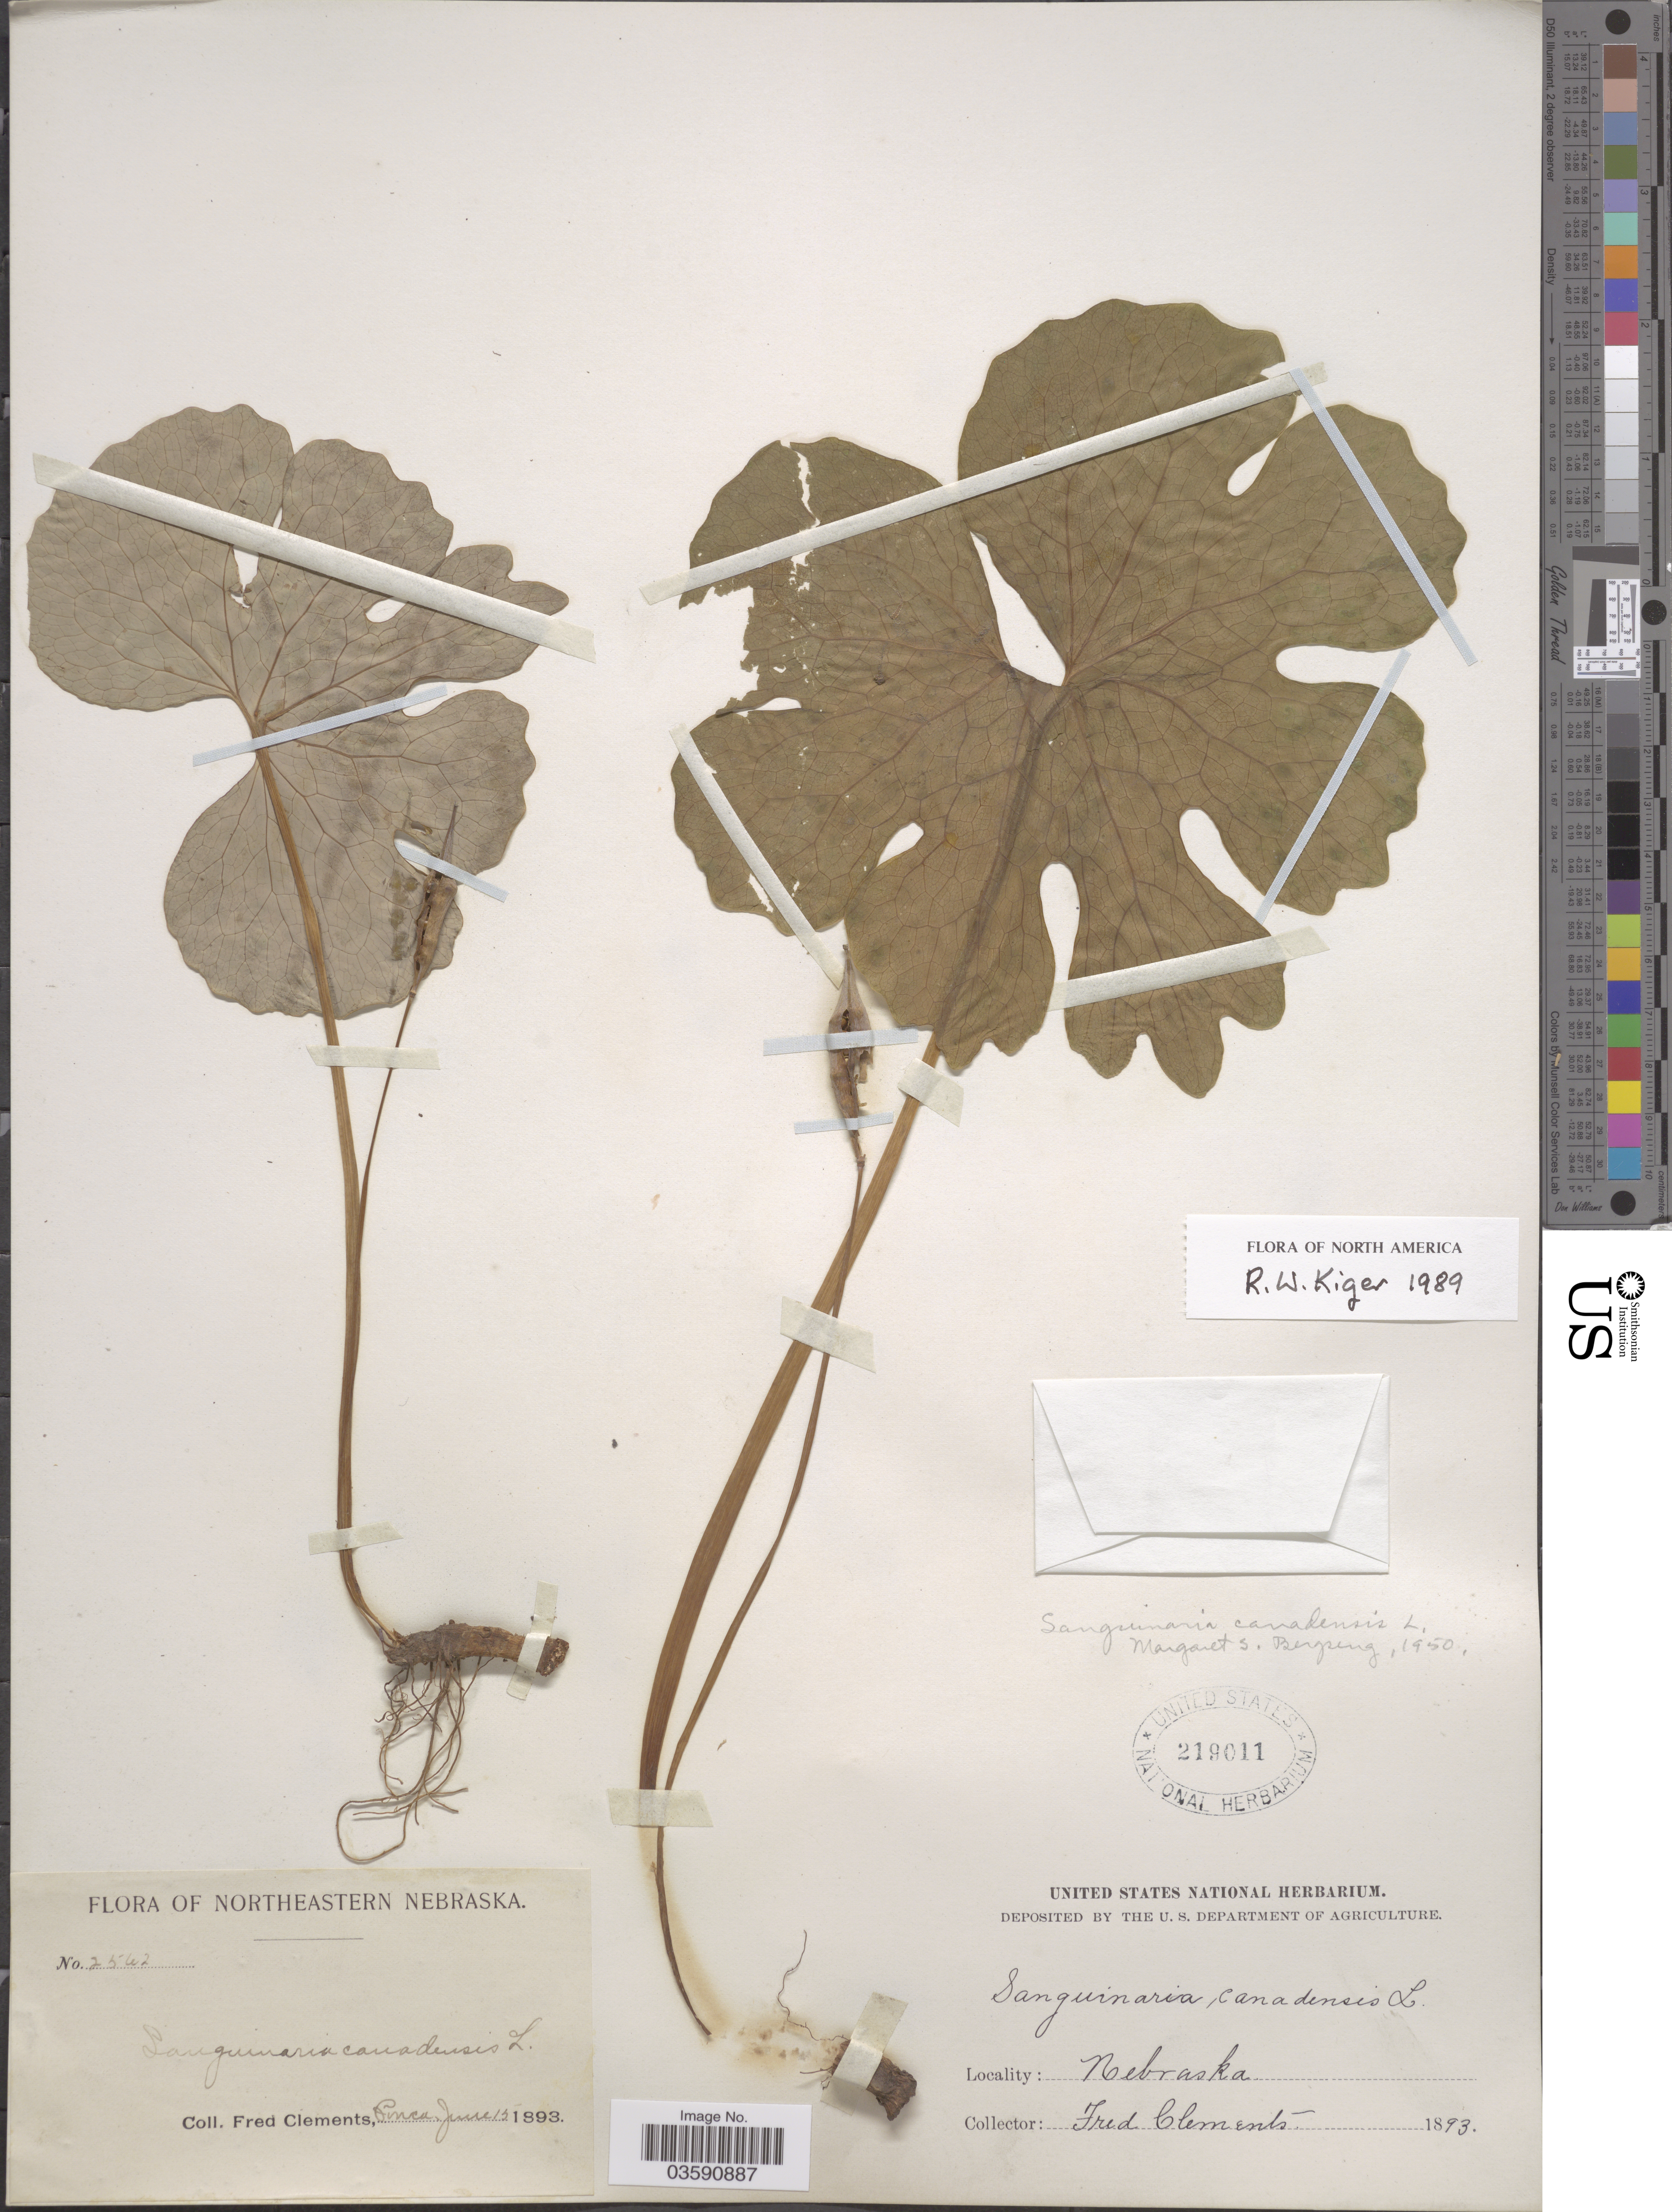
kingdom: Plantae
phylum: Tracheophyta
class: Magnoliopsida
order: Ranunculales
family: Papaveraceae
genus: Sanguinaria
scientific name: Sanguinaria canadensis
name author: L.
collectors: F. E. Clements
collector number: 2542*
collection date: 1893-06-15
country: United States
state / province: Nebraska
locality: Northeastern Nebraska.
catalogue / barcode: US 219011